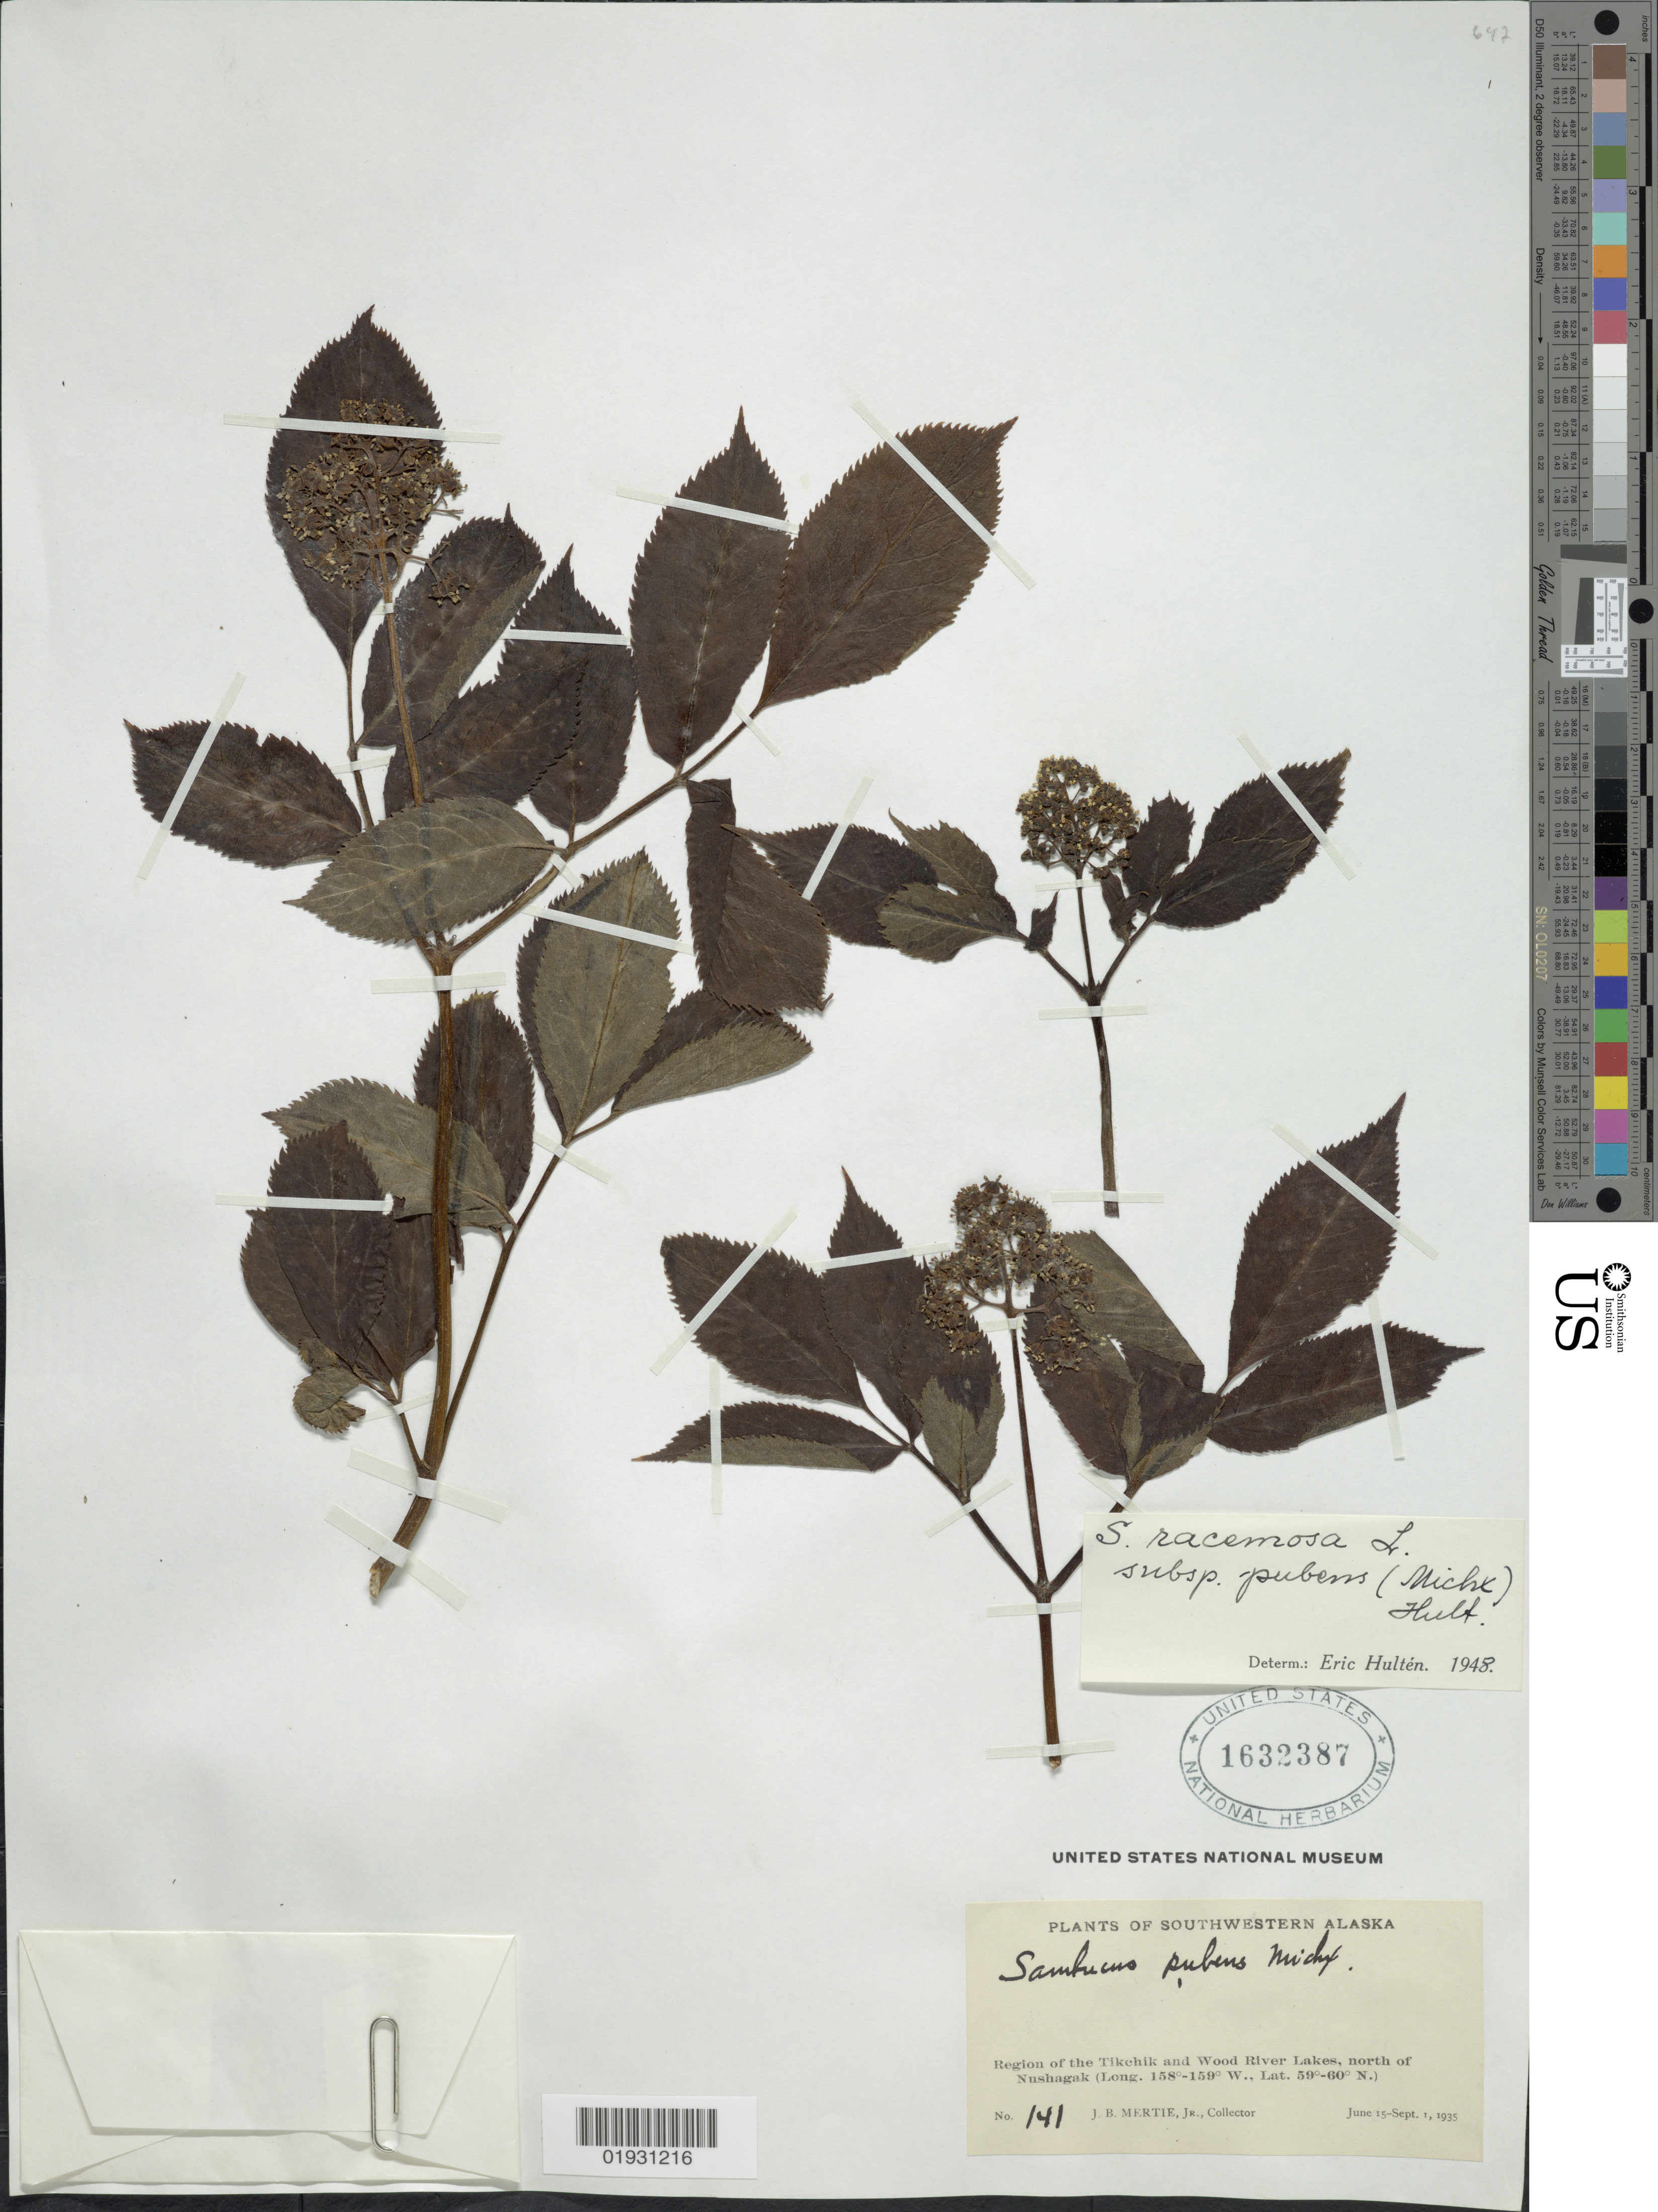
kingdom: Plantae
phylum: Tracheophyta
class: Magnoliopsida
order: Dipsacales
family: Viburnaceae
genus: Sambucus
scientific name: Sambucus pubens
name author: Michx.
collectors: J. Mertie Jr.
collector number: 141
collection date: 1935-06-15/1935-09-01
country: United States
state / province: Alaska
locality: Southwestern Alaska, Region of the Tikchik and Wood River Lakes, north of Nushagak.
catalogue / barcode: US 1632387